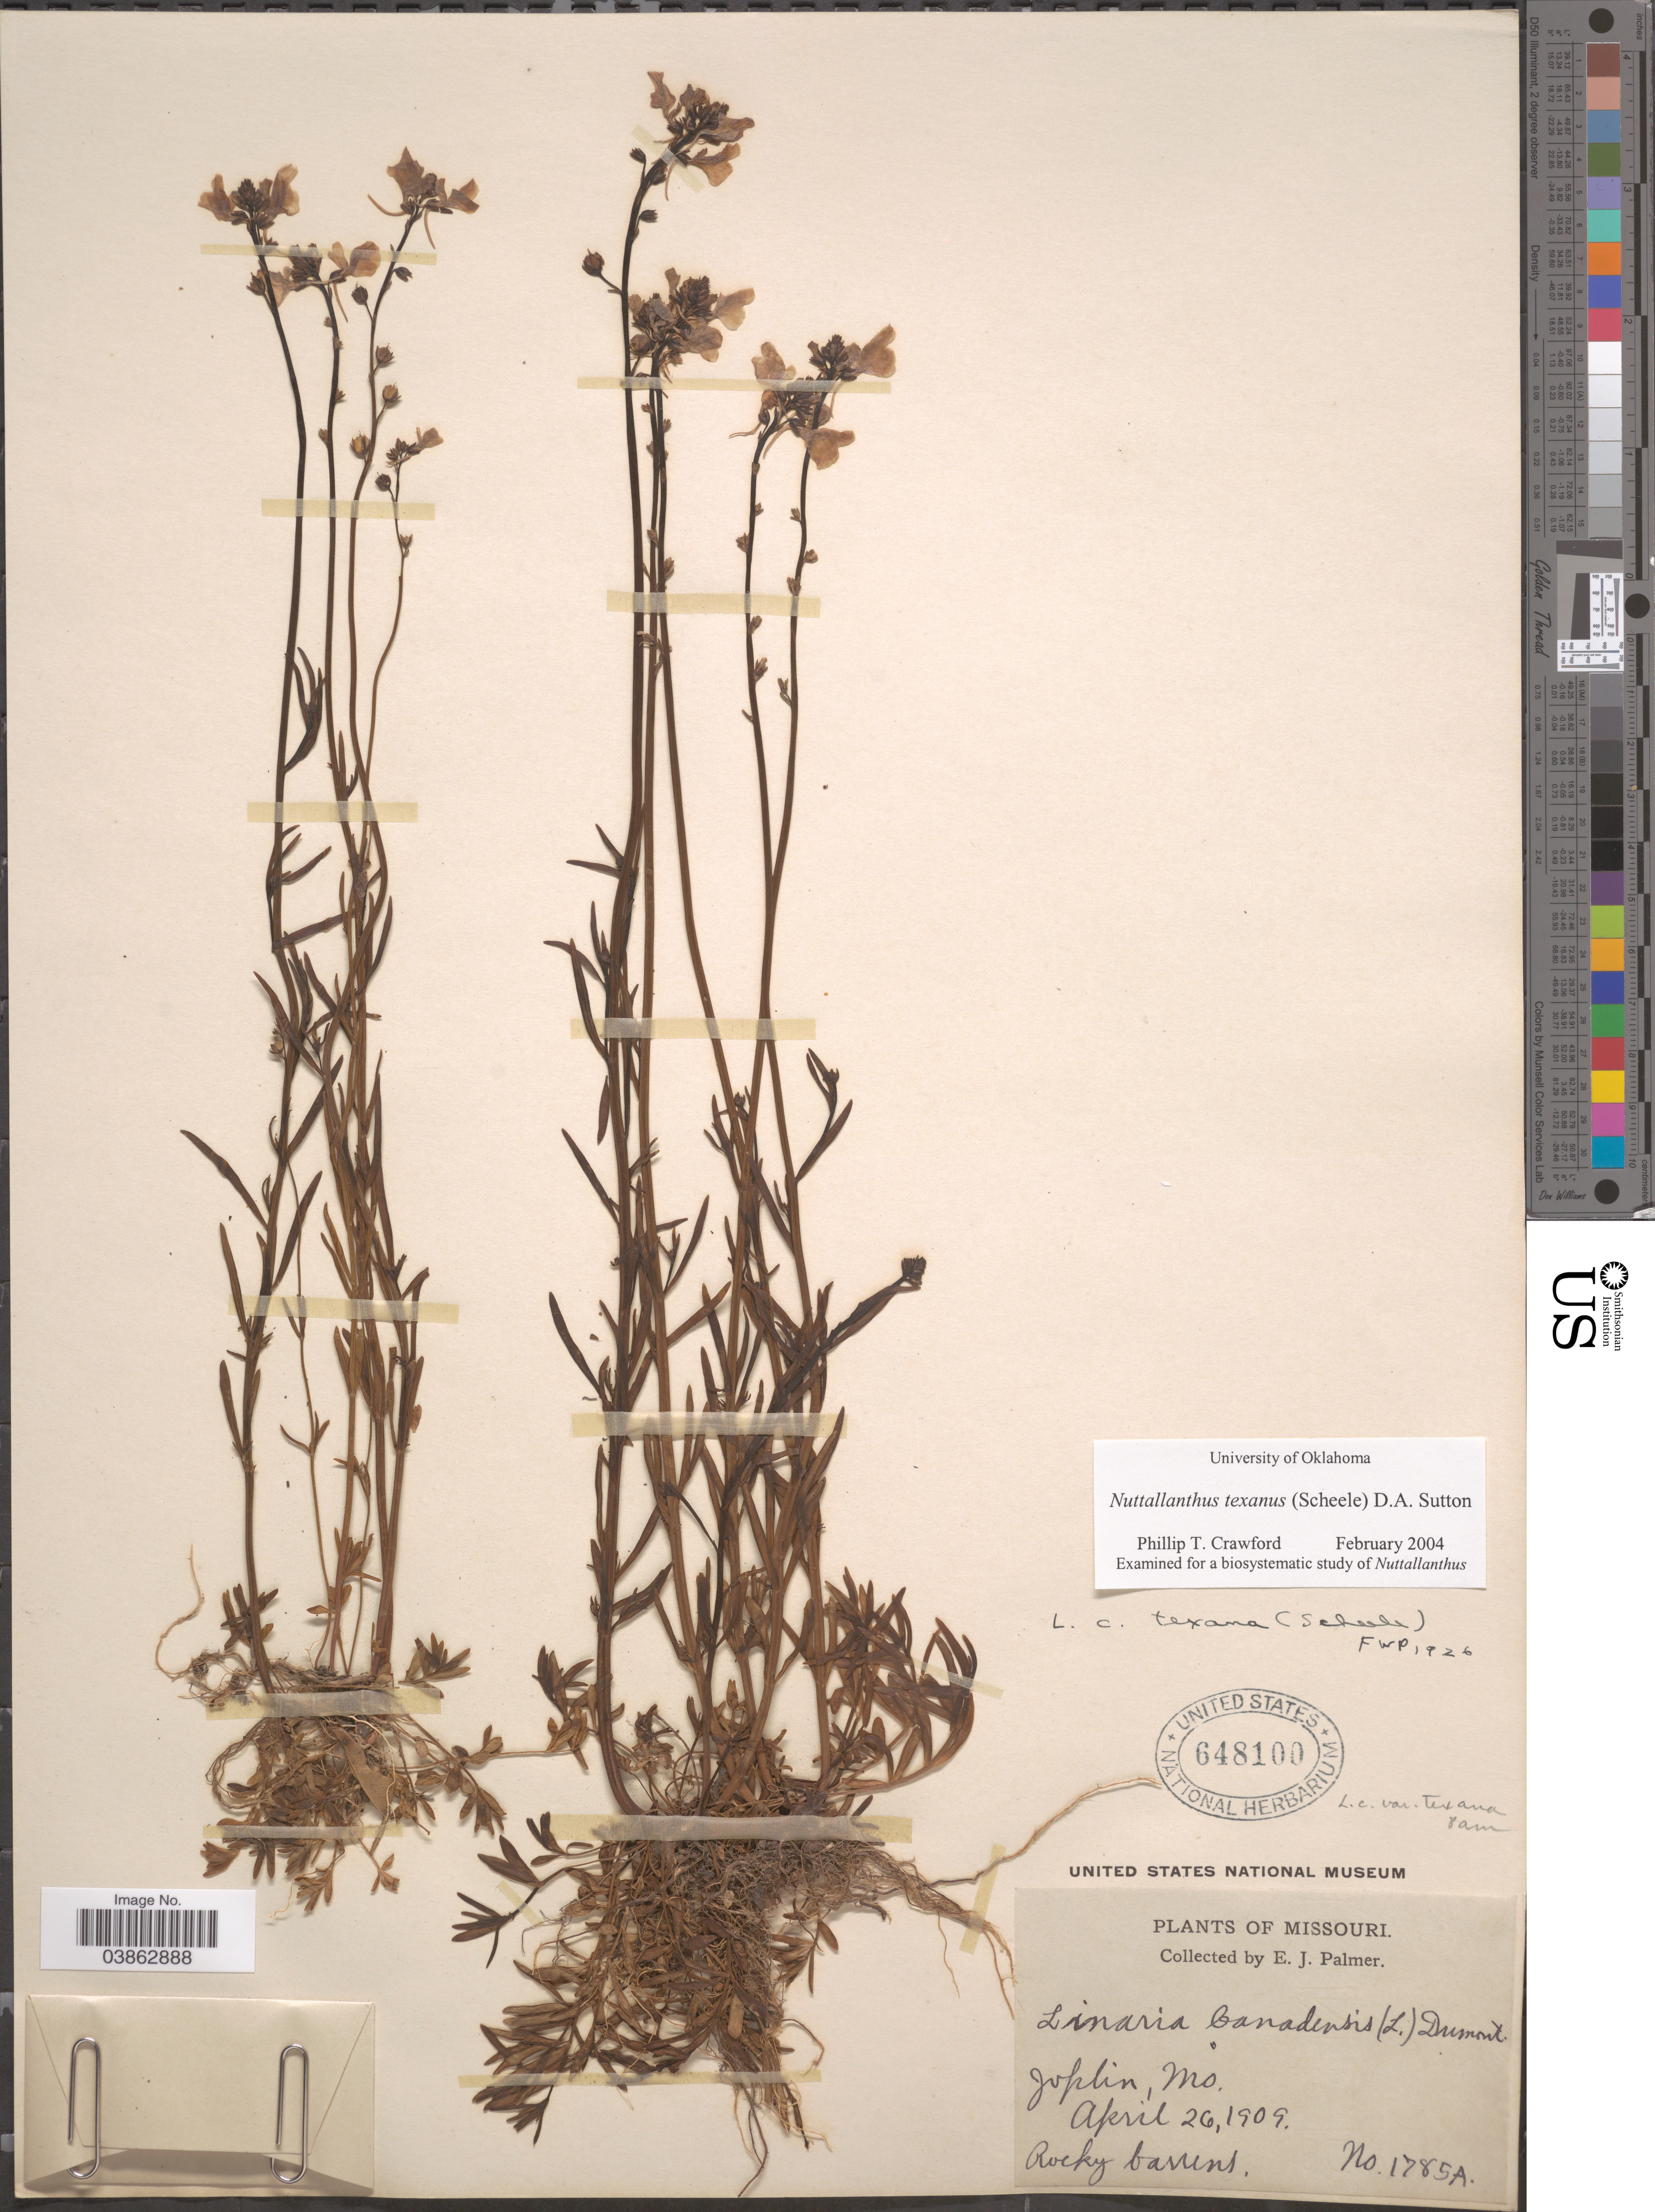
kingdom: Plantae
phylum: Tracheophyta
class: Magnoliopsida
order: Lamiales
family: Plantaginaceae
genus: Linaria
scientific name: Linaria texana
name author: Scheele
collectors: E. J. Palmer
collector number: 1785A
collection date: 1909-04-26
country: United States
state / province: Missouri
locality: Joplin, Mo.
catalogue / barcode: US 648100